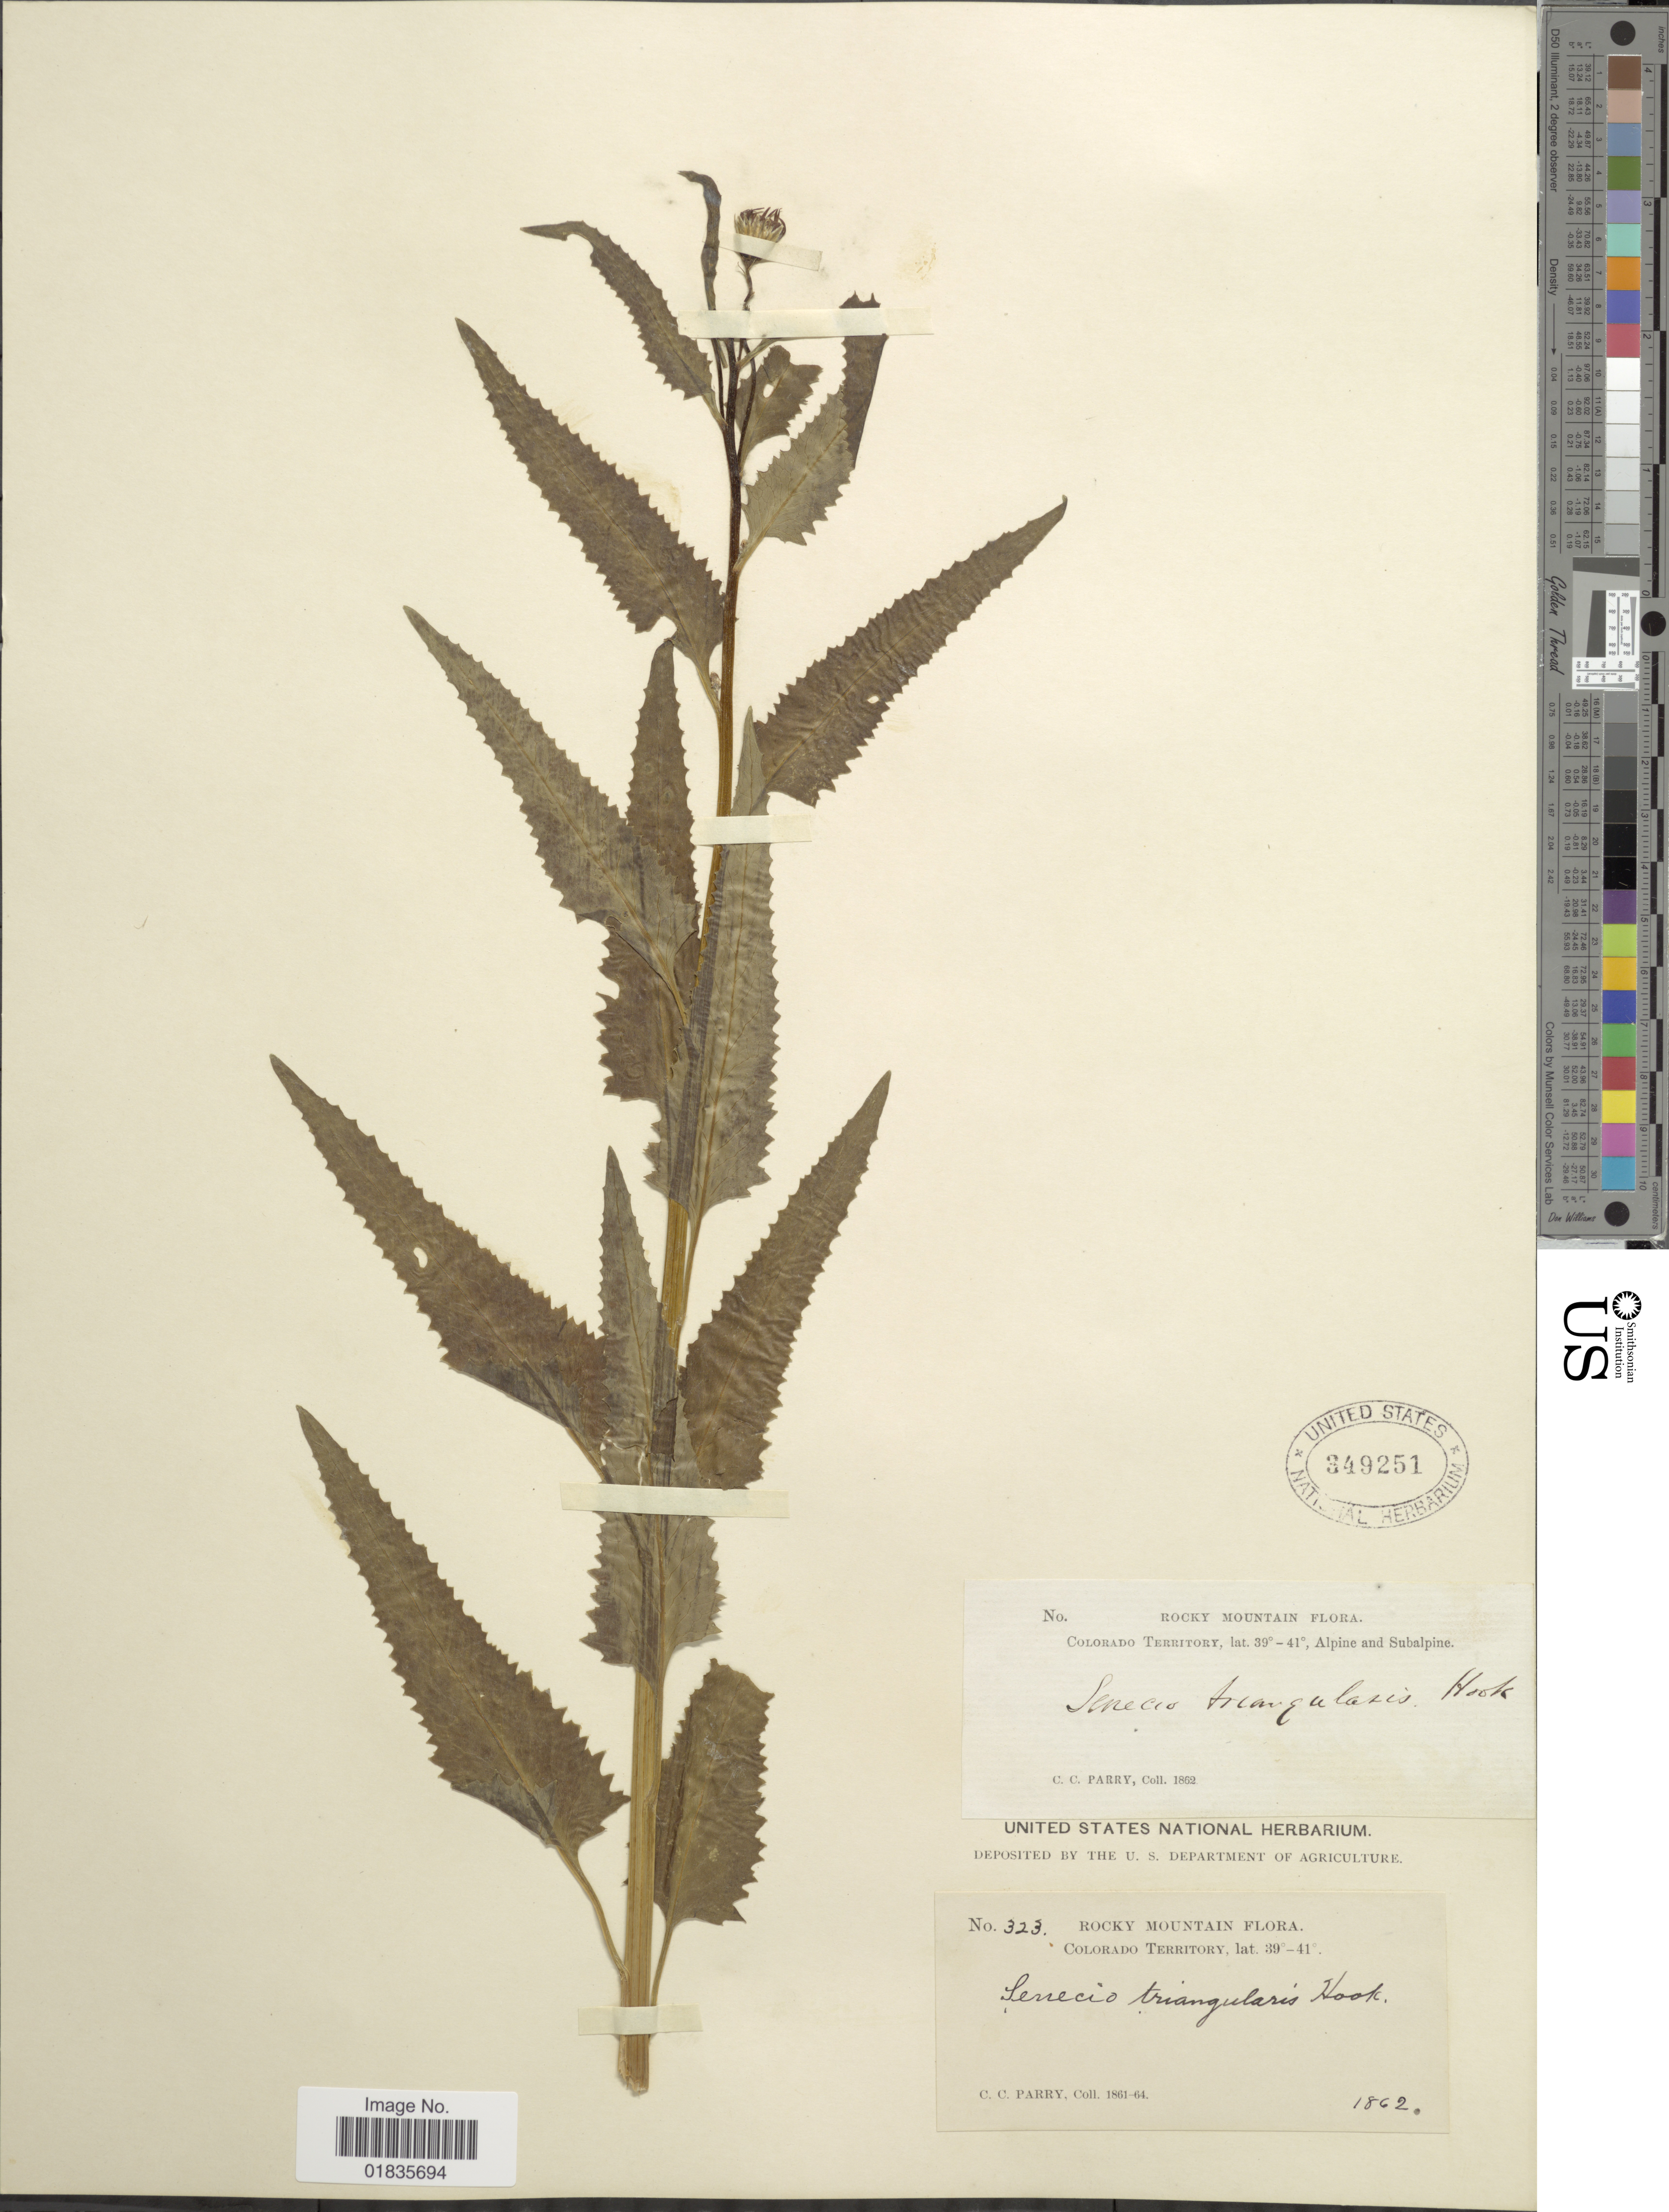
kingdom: Plantae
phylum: Tracheophyta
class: Magnoliopsida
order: Asterales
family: Asteraceae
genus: Senecio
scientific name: Senecio tricephalus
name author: Klatt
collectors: C. C. Parry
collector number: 323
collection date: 1862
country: United States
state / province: Colorado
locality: Rocky Mountain Flora, Colorado Territory.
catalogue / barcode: US 349251